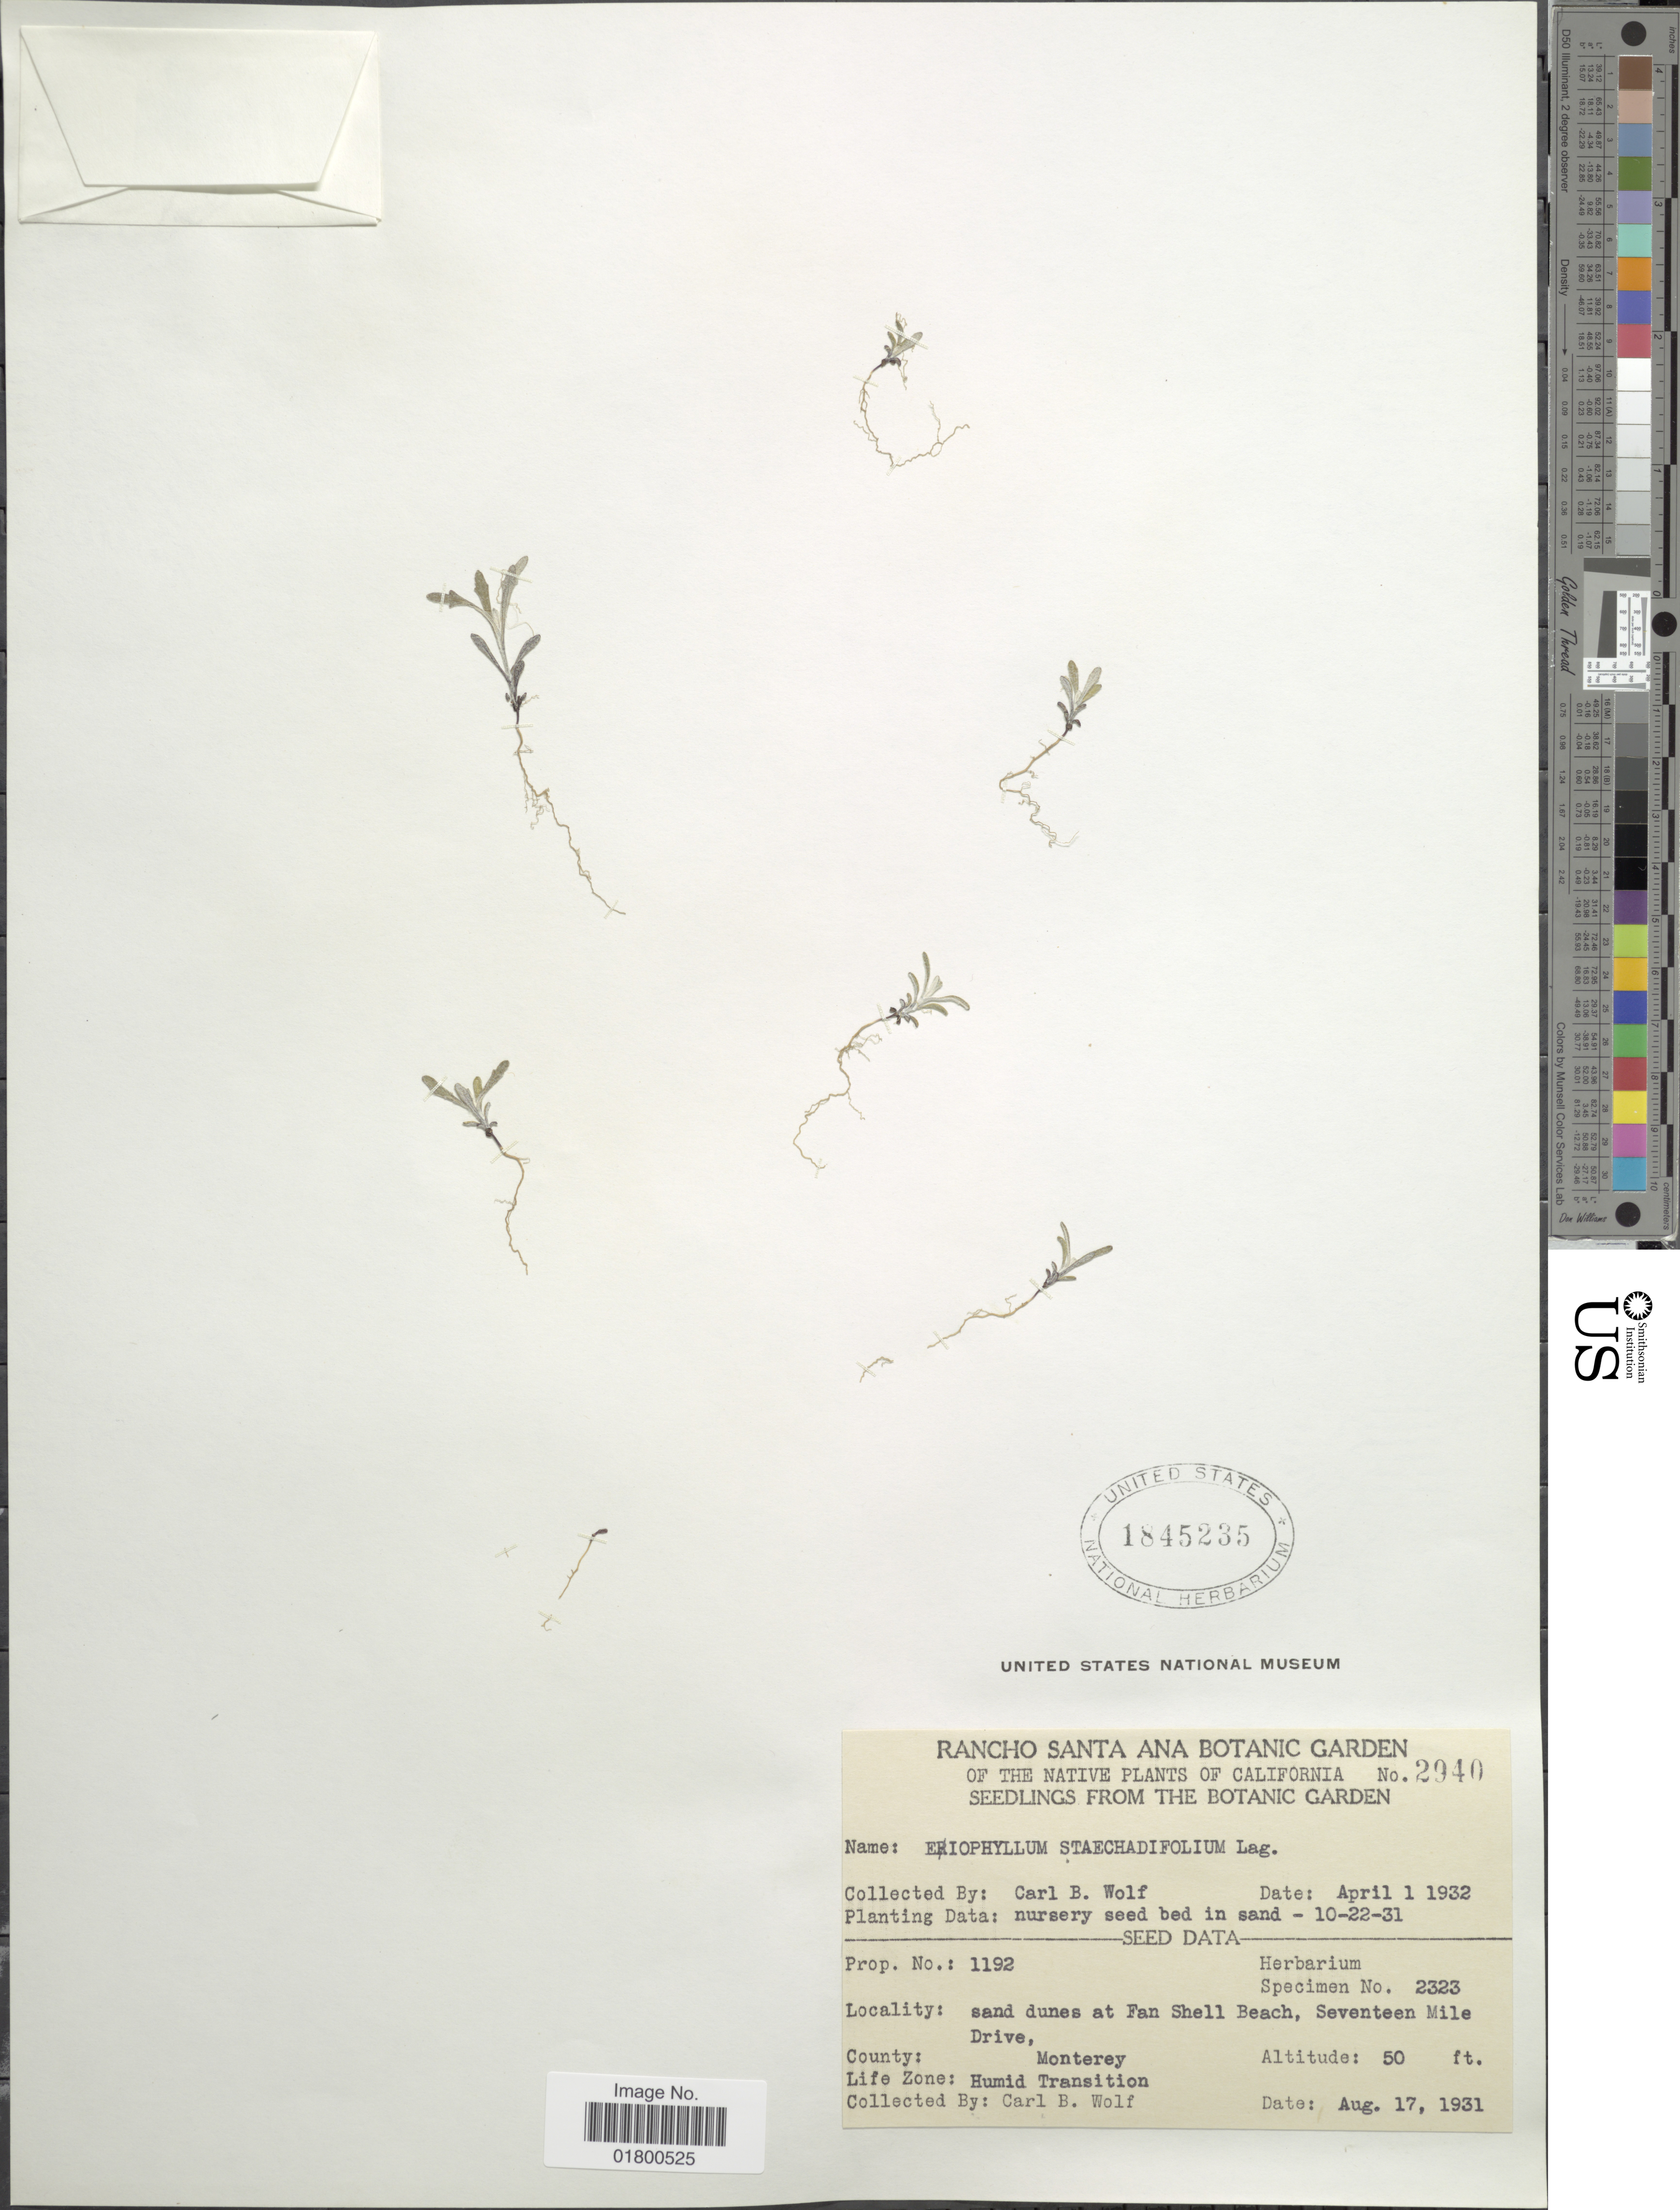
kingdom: Plantae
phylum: Tracheophyta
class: Magnoliopsida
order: Asterales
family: Asteraceae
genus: Eriophyllum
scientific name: Eriophyllum staechadifolium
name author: Lag.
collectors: C. B. Wolf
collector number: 2940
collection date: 1932-04-01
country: United States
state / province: California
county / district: Orange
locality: Rancho Santa Ana Botanic Garden, nursery seed bed in sand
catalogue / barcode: US 1845235